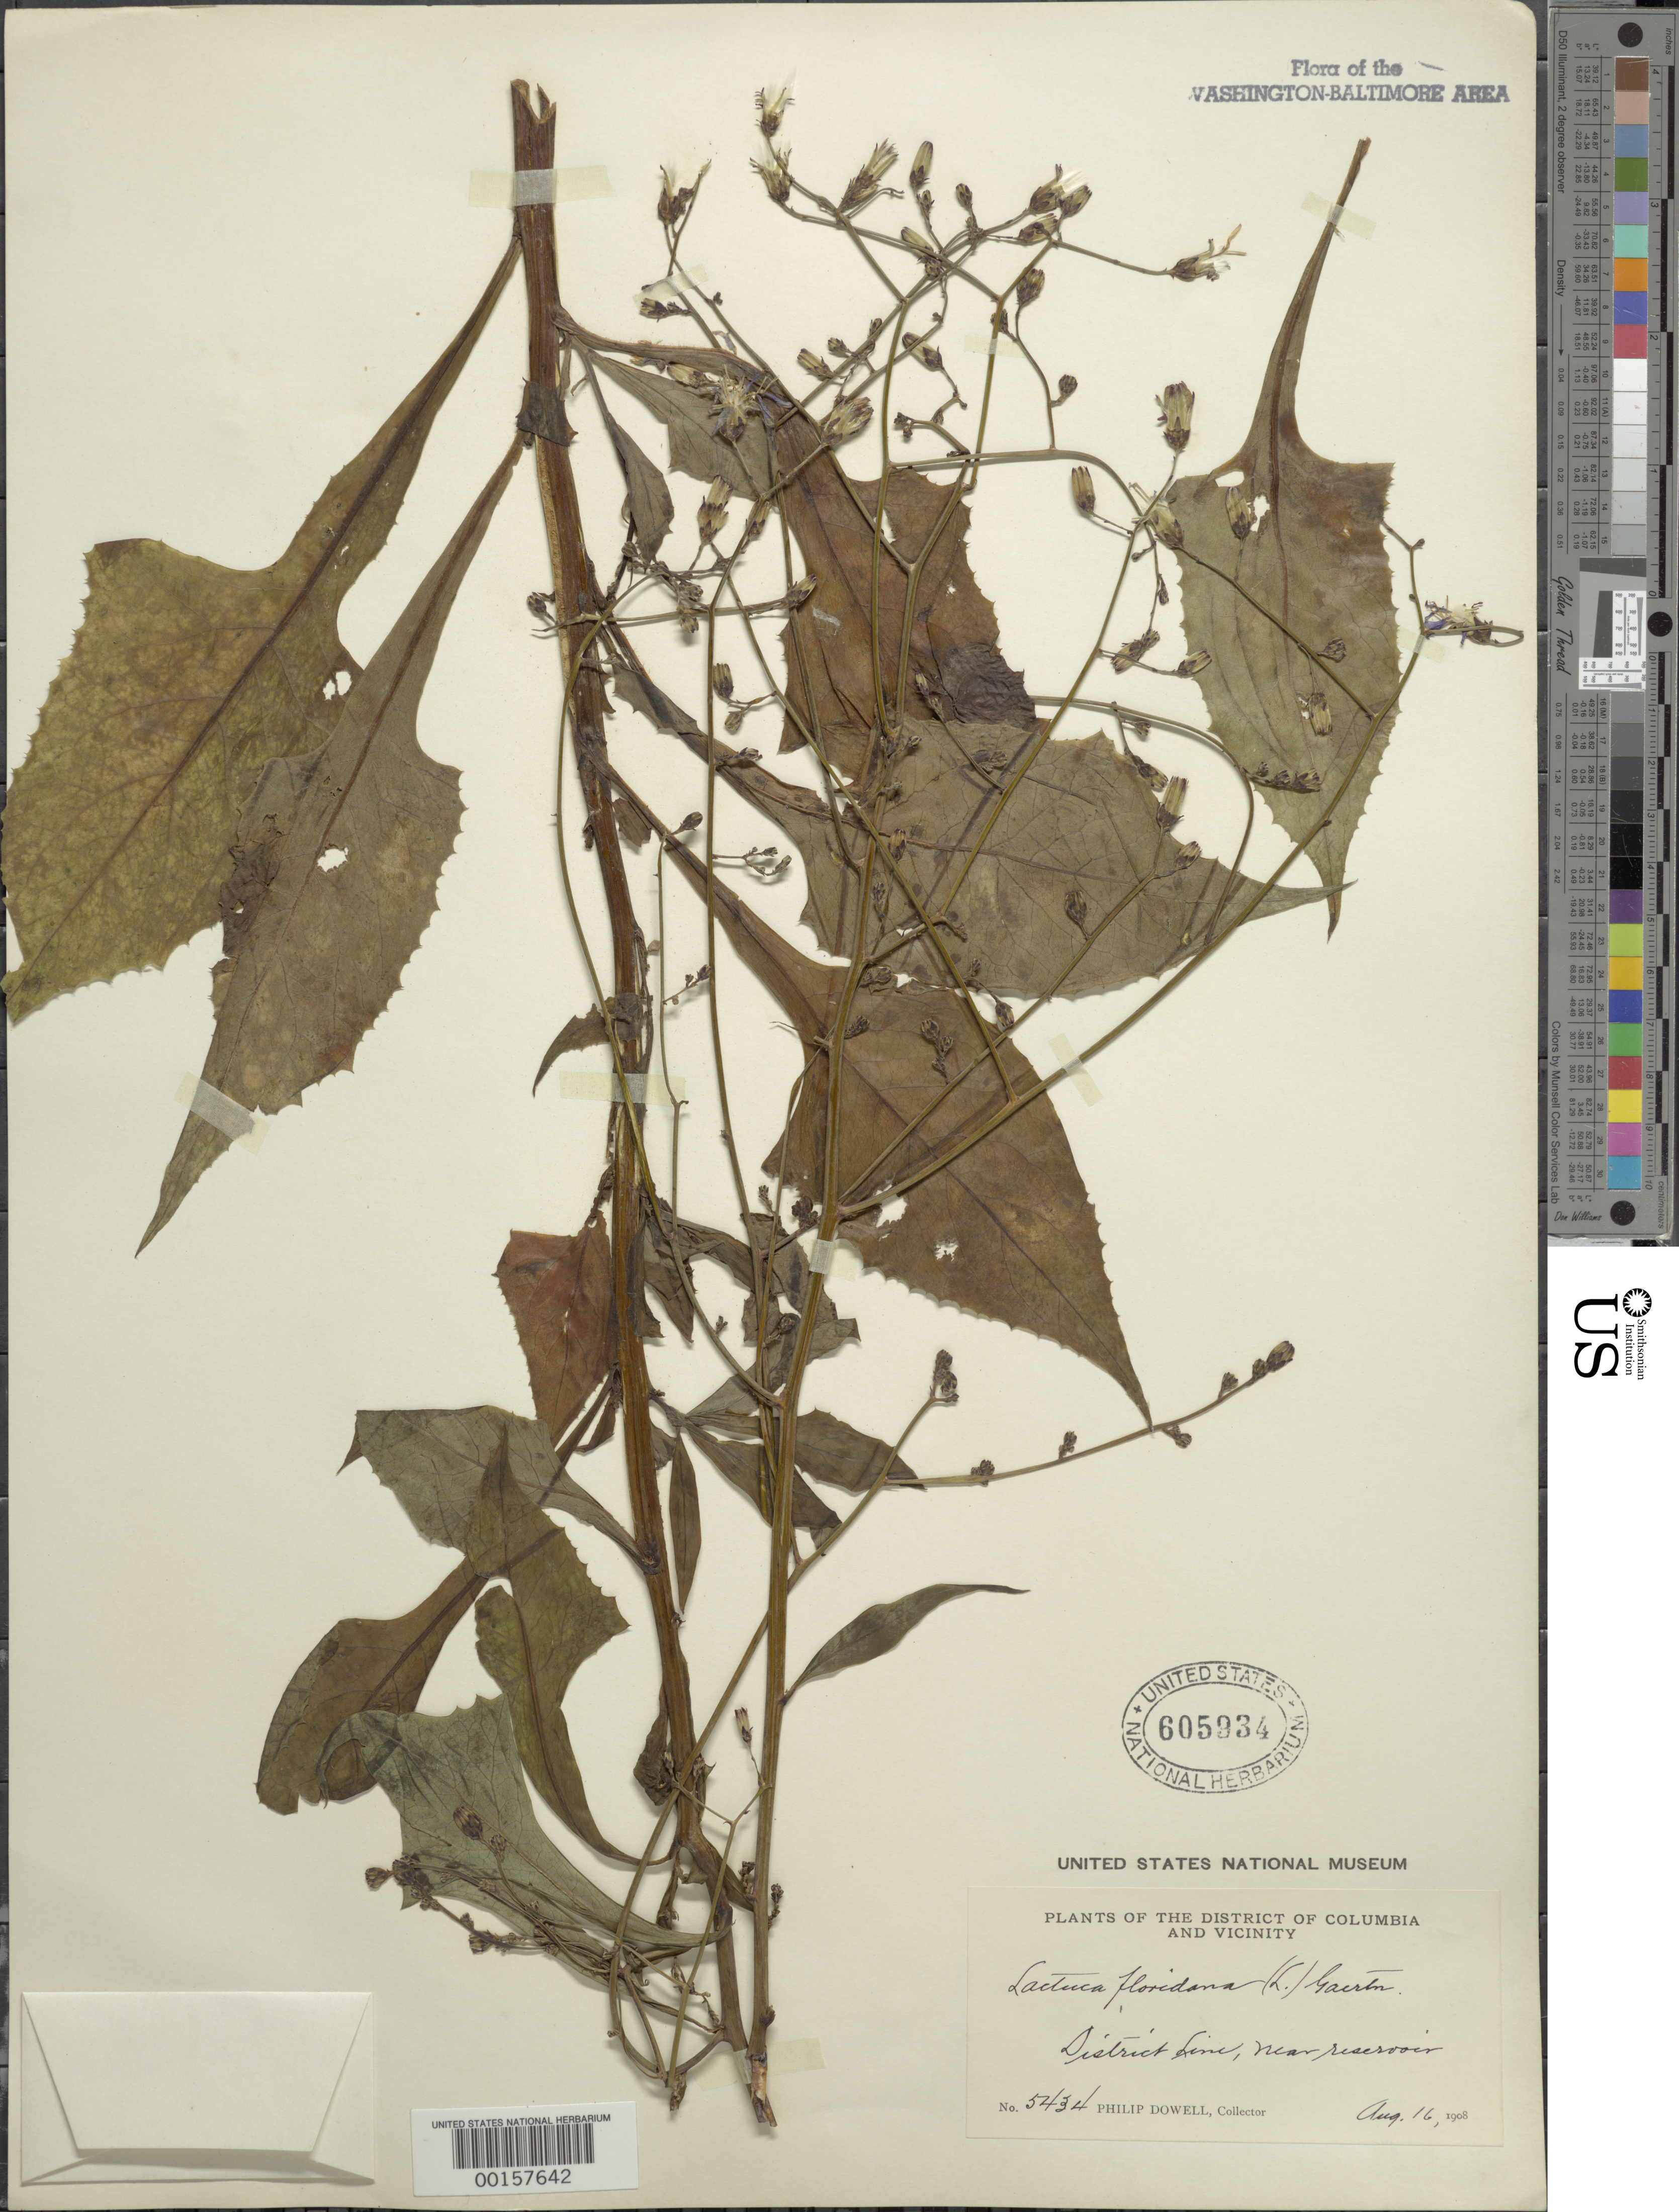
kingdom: Plantae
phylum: Tracheophyta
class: Magnoliopsida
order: Asterales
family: Asteraceae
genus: Lactuca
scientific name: Lactuca floridana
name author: (L.) Gaertn.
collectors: P. Dowell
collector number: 5434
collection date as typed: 16 Aug 1908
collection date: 1908-08-16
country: United States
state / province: District of Columbia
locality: District Line near Reservoir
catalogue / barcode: US 605934